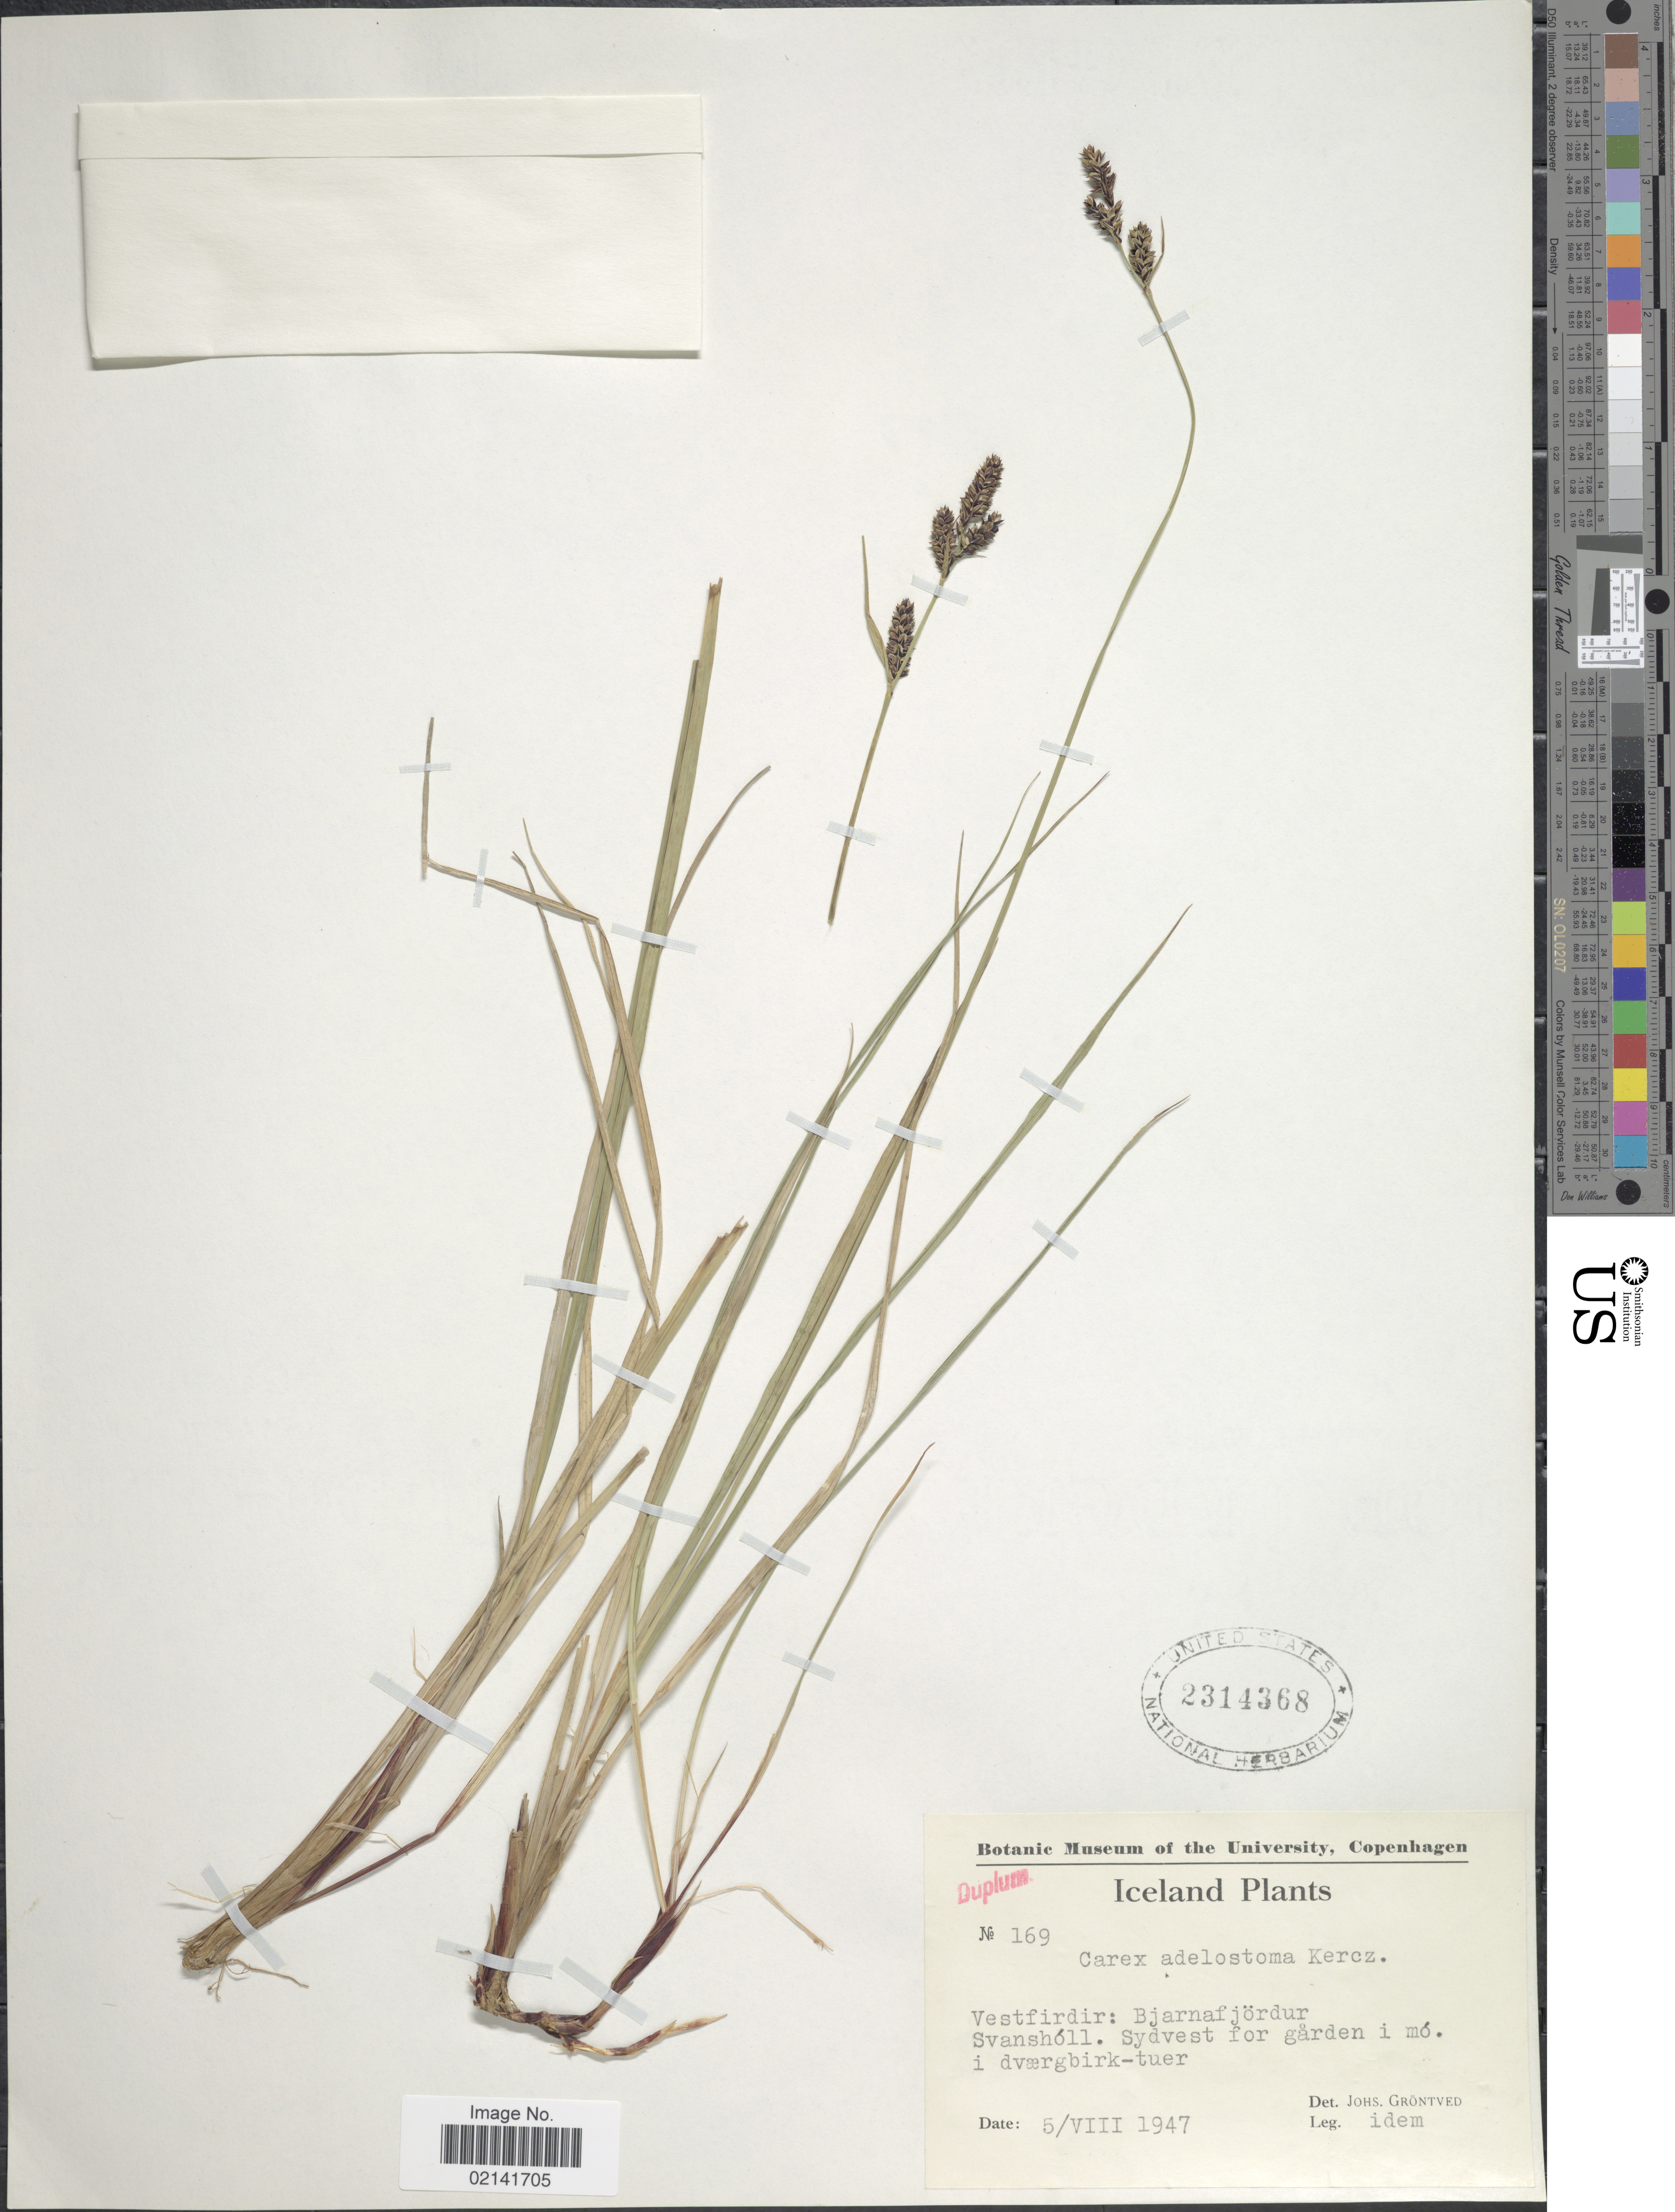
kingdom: Plantae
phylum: Tracheophyta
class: Liliopsida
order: Poales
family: Cyperaceae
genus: Carex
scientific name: Carex adelostoma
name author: V.I. Krecz.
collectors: J. Gröntved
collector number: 169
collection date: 1947-08-05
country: Iceland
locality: Vestfirdir: Bjarnafjordur Svansholl. Sydvest for garden i mo. i dvaergbirk-tuer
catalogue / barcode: US 2314368